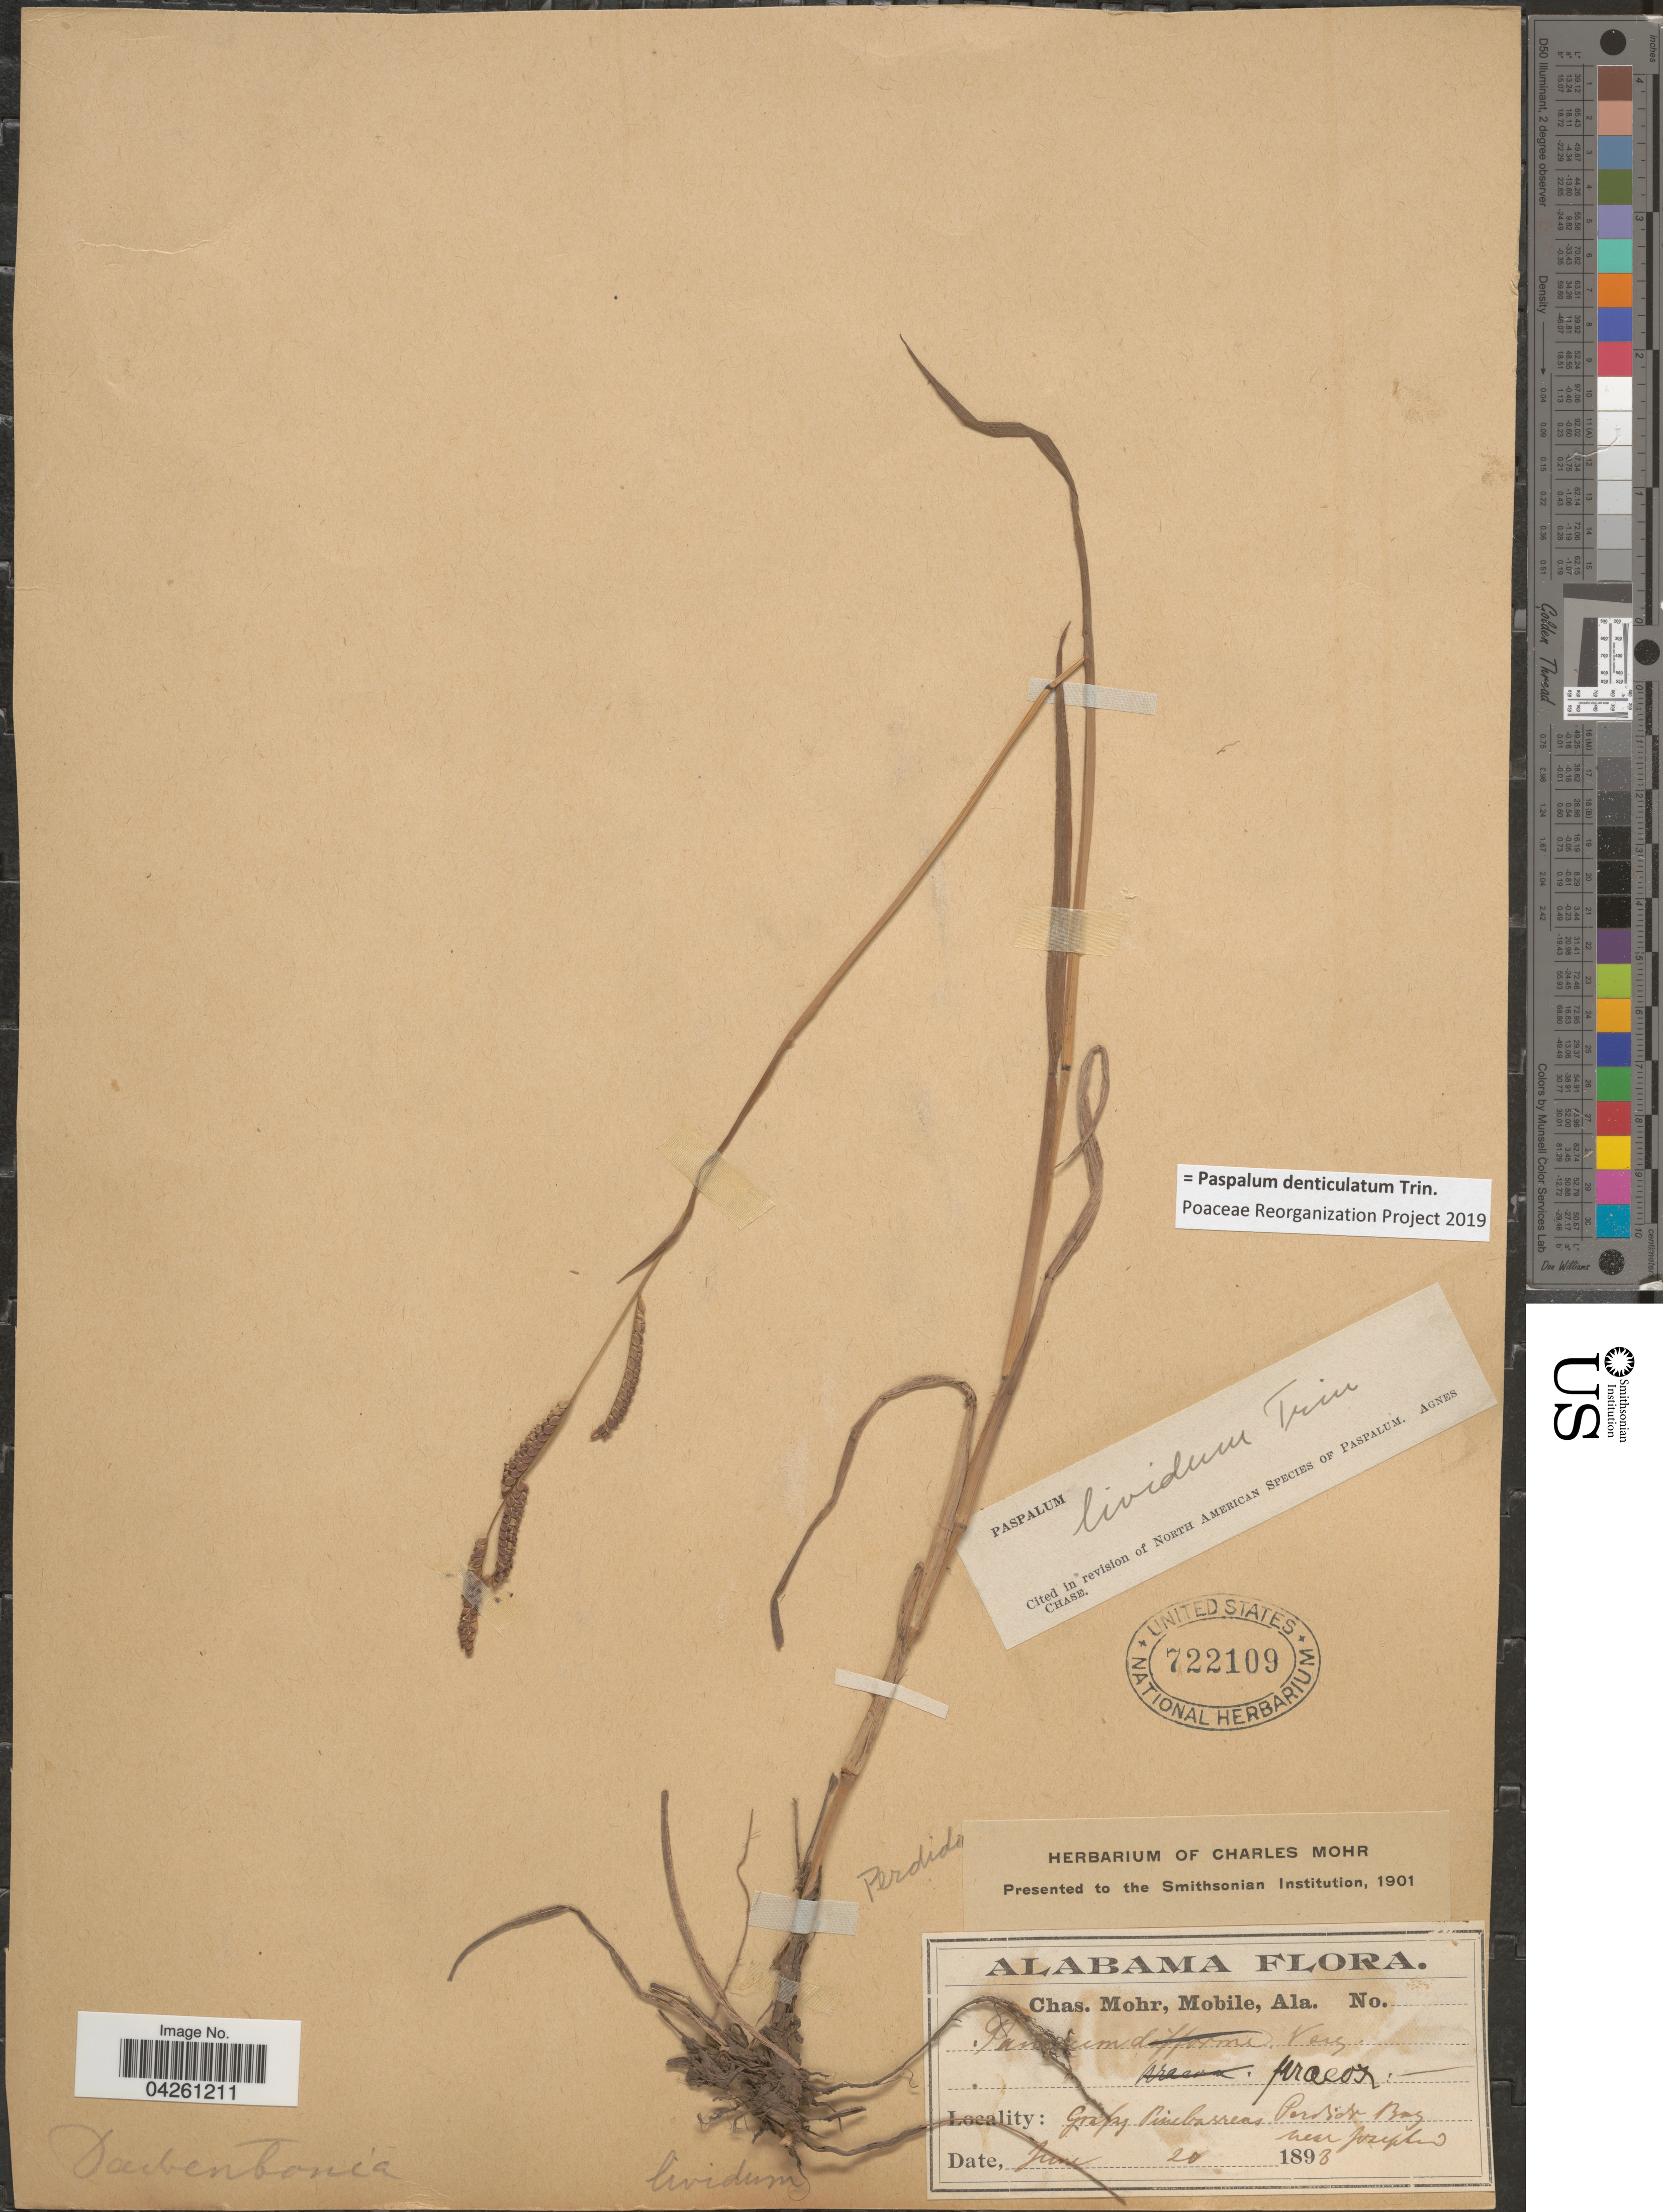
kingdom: Plantae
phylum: Tracheophyta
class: Liliopsida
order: Poales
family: Poaceae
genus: Paspalum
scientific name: Paspalum denticulatum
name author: Trin.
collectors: Mohr, C. T. (herbarium)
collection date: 1893-06-20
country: United States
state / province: Alabama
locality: Grassy Pinebarrens Perdido Bay near Josephine.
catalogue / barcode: US 722109